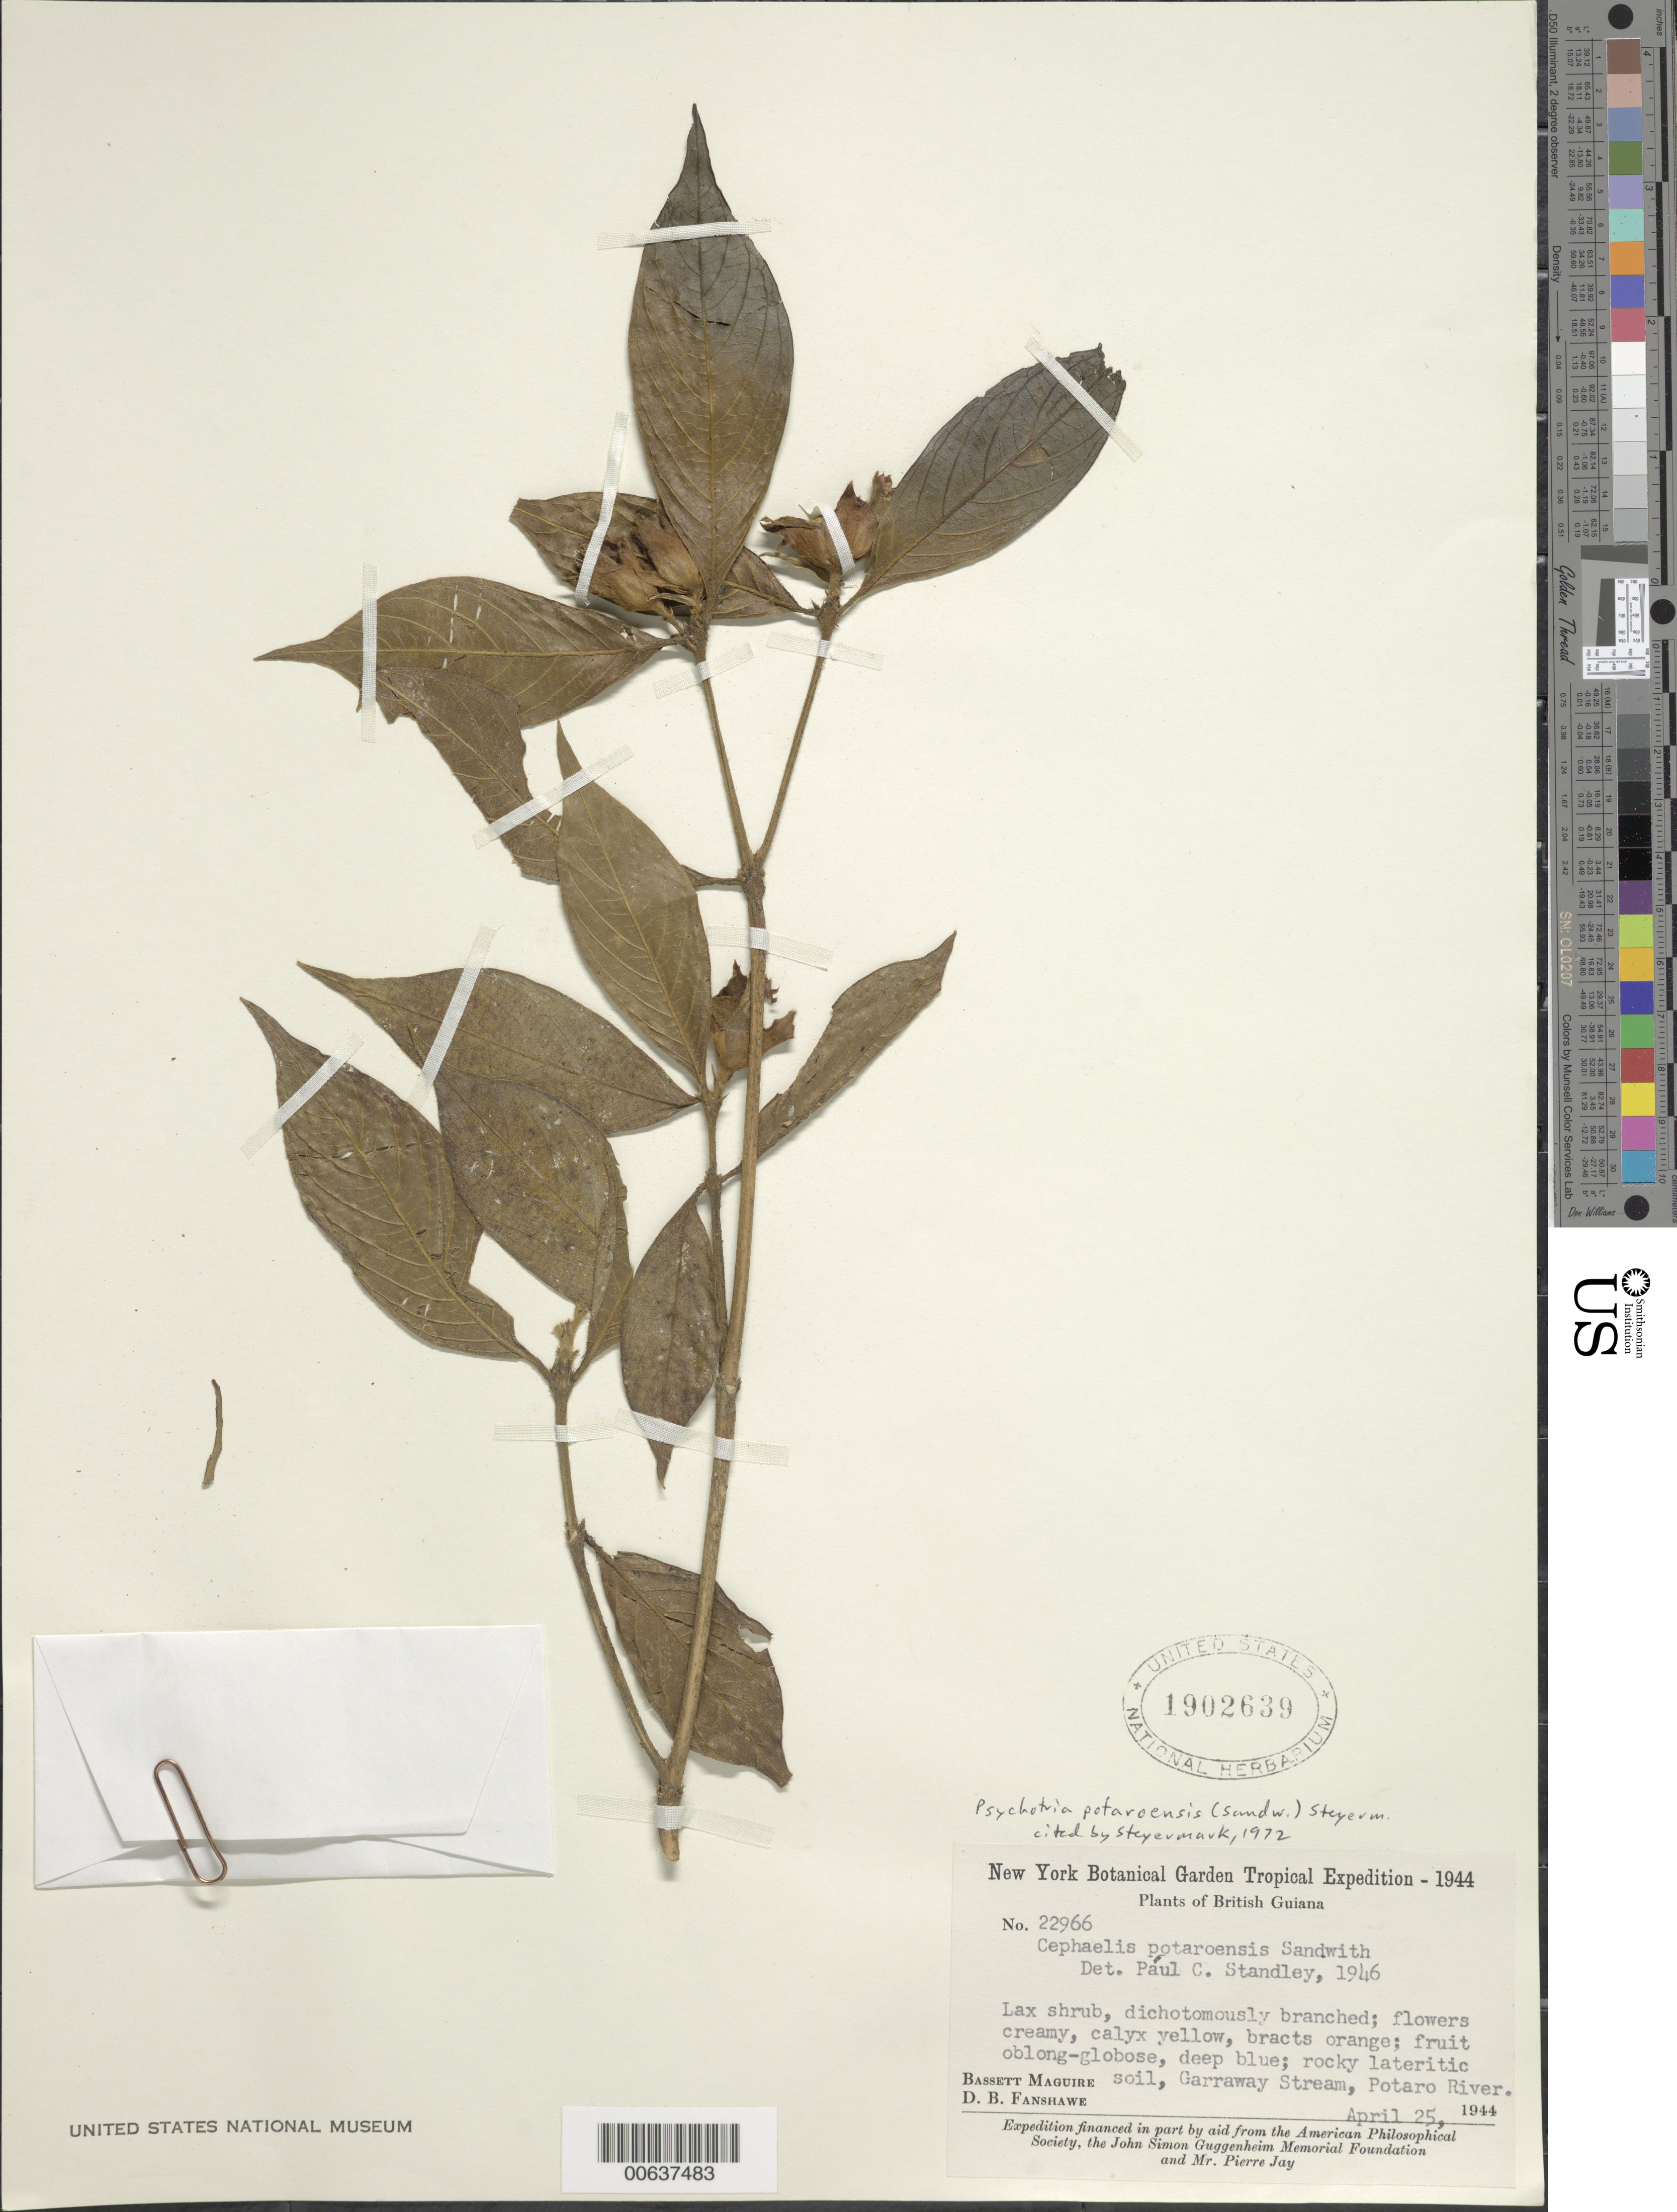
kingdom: Plantae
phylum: Tracheophyta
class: Magnoliopsida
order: Gentianales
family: Rubiaceae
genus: Palicourea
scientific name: Palicourea potaroensis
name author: (Sandw.) Delprete & J.H. Kirkbr.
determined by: Kirkbride, J. H.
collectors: B. Maguire & D. B. Fanshawe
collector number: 22966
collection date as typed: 25-Apr-44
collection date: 1944-04-25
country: Guyana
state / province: Potaro-Siparuni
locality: Garraway Stream, Potaro River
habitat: Rocky lateritic soil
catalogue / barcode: US 1902639